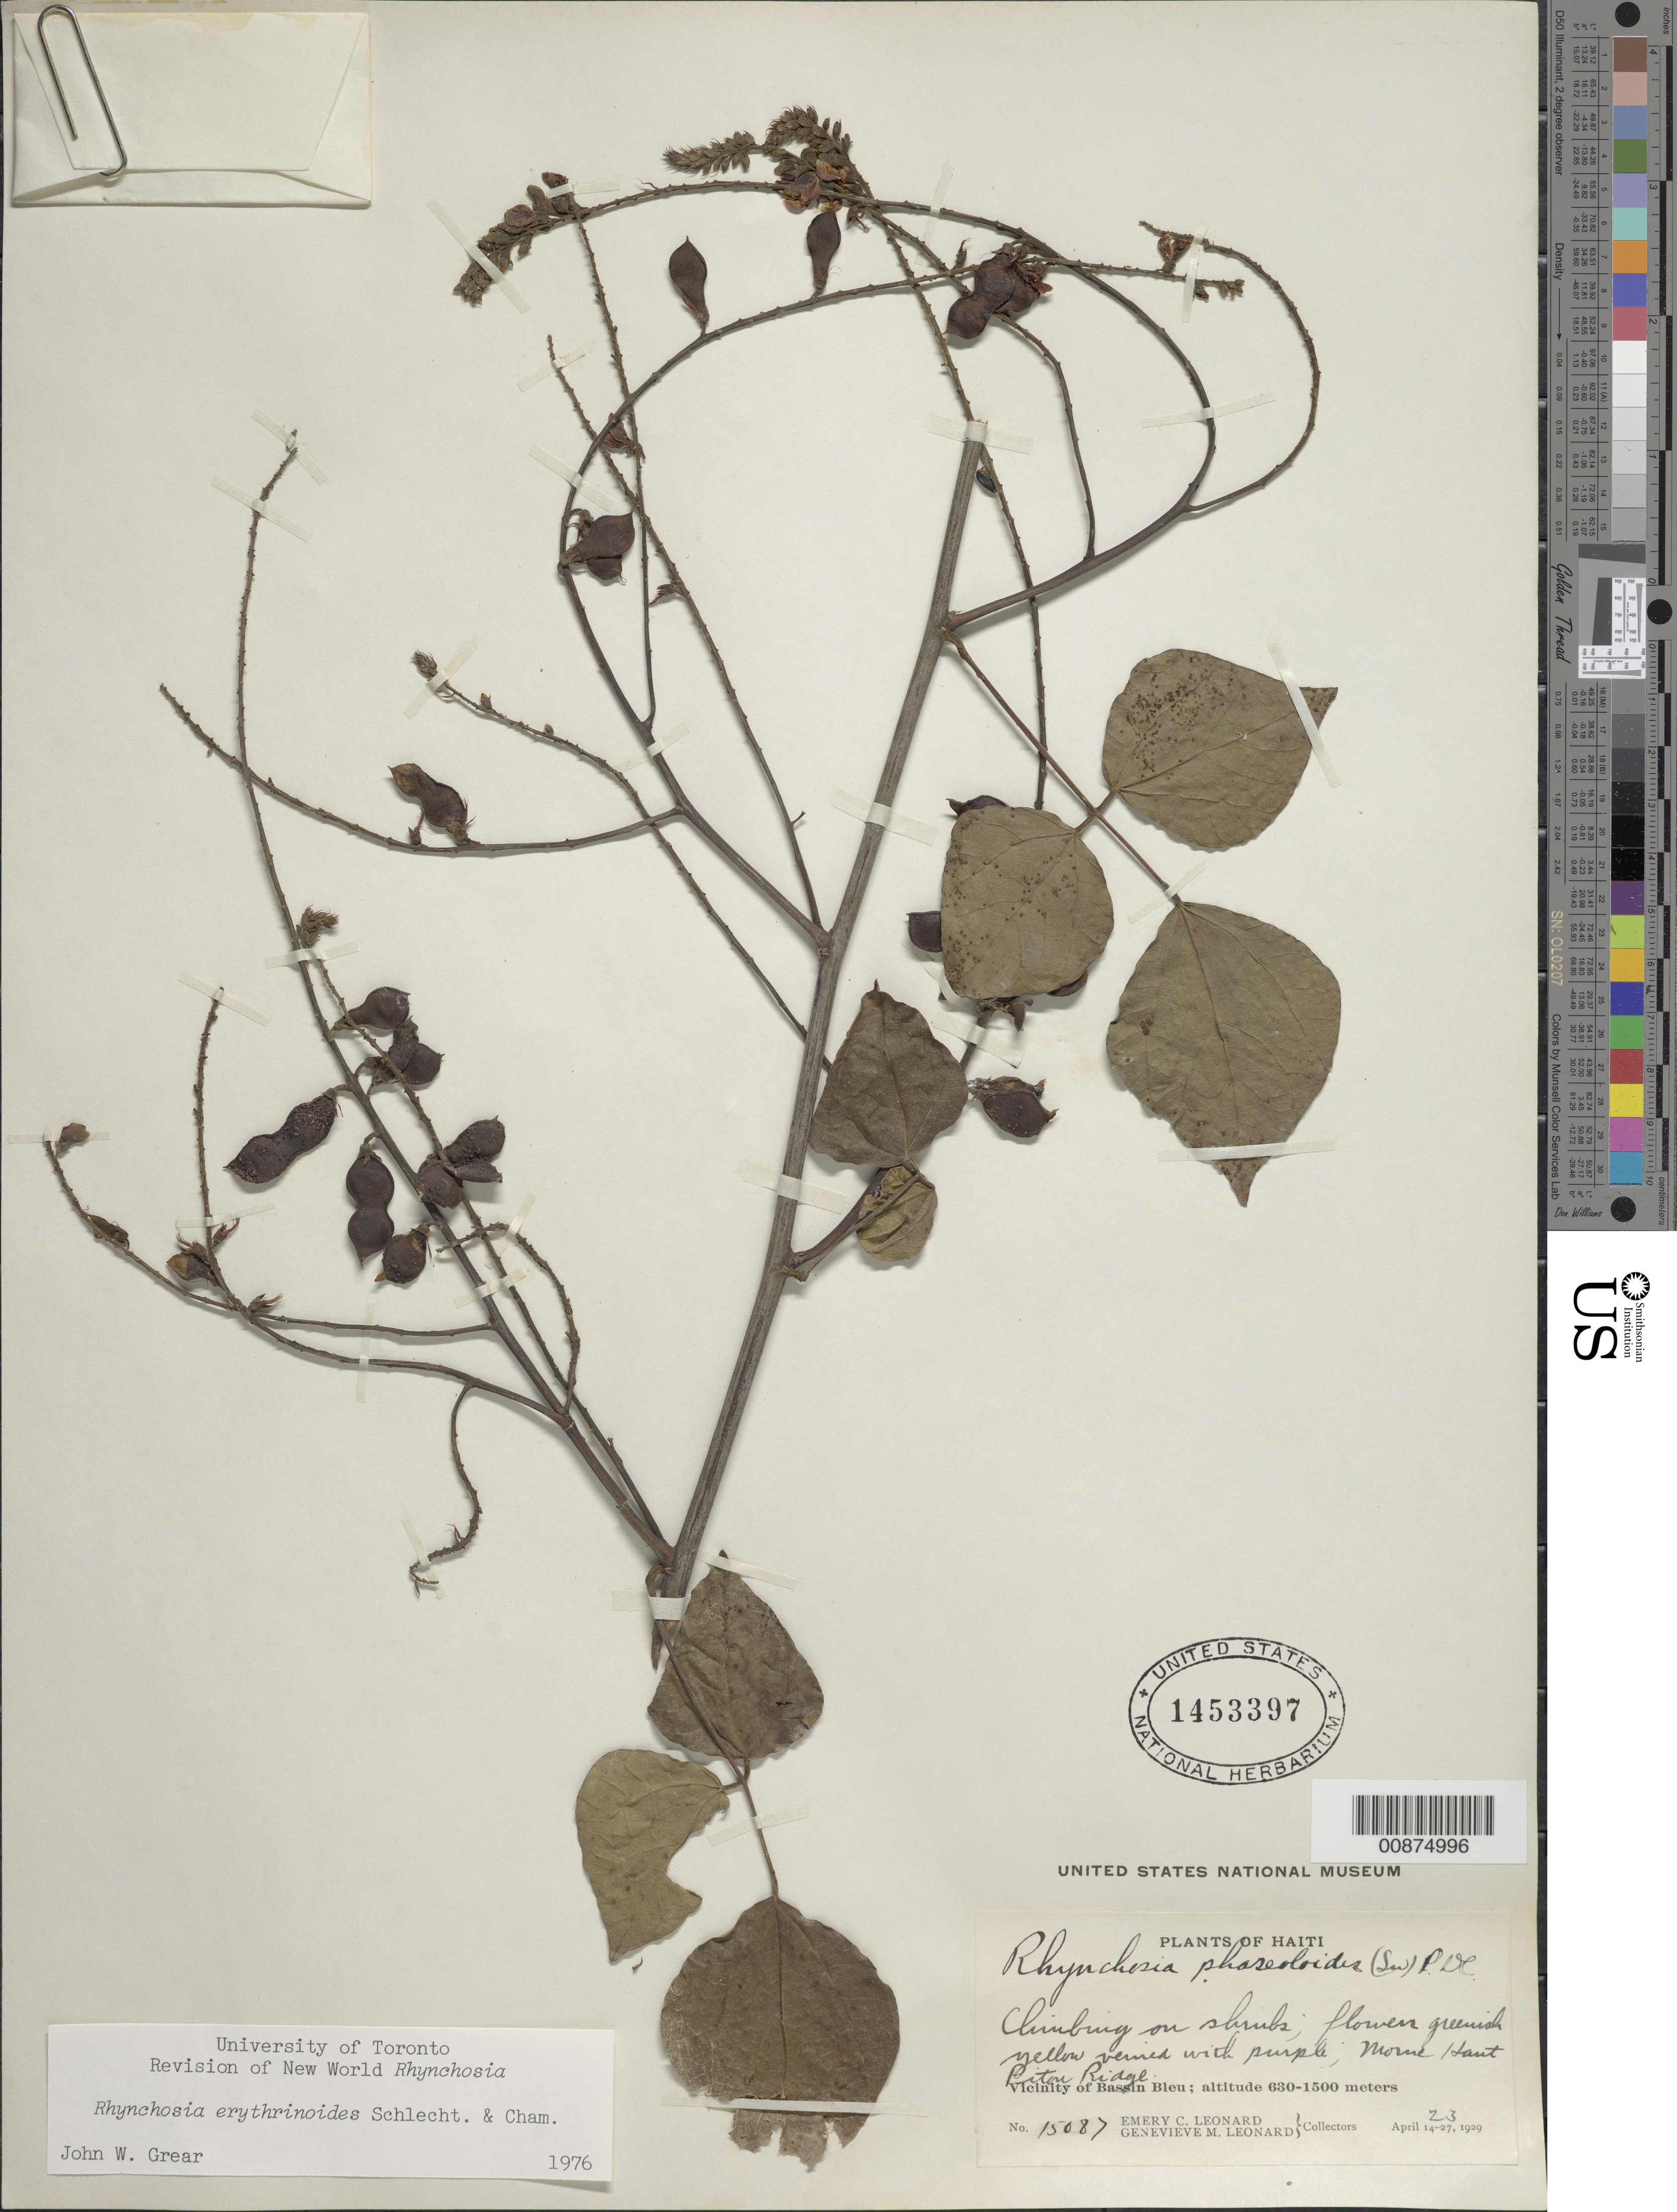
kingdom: Plantae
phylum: Tracheophyta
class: Magnoliopsida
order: Fabales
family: Fabaceae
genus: Rhynchosia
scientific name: Rhynchosia erythrinoides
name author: Schltdl. & Cham.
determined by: Grear, J. W., Jr.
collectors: E. C. Leonard & G. M. Leonard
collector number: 15087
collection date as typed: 23 Apr 1929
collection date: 1929-04-23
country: Haiti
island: Hispaniola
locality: Vicinity of Bassin Bleu. Morne Haut Piton Ridge.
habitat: Climbing on shrubs.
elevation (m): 630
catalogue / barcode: US 1453397